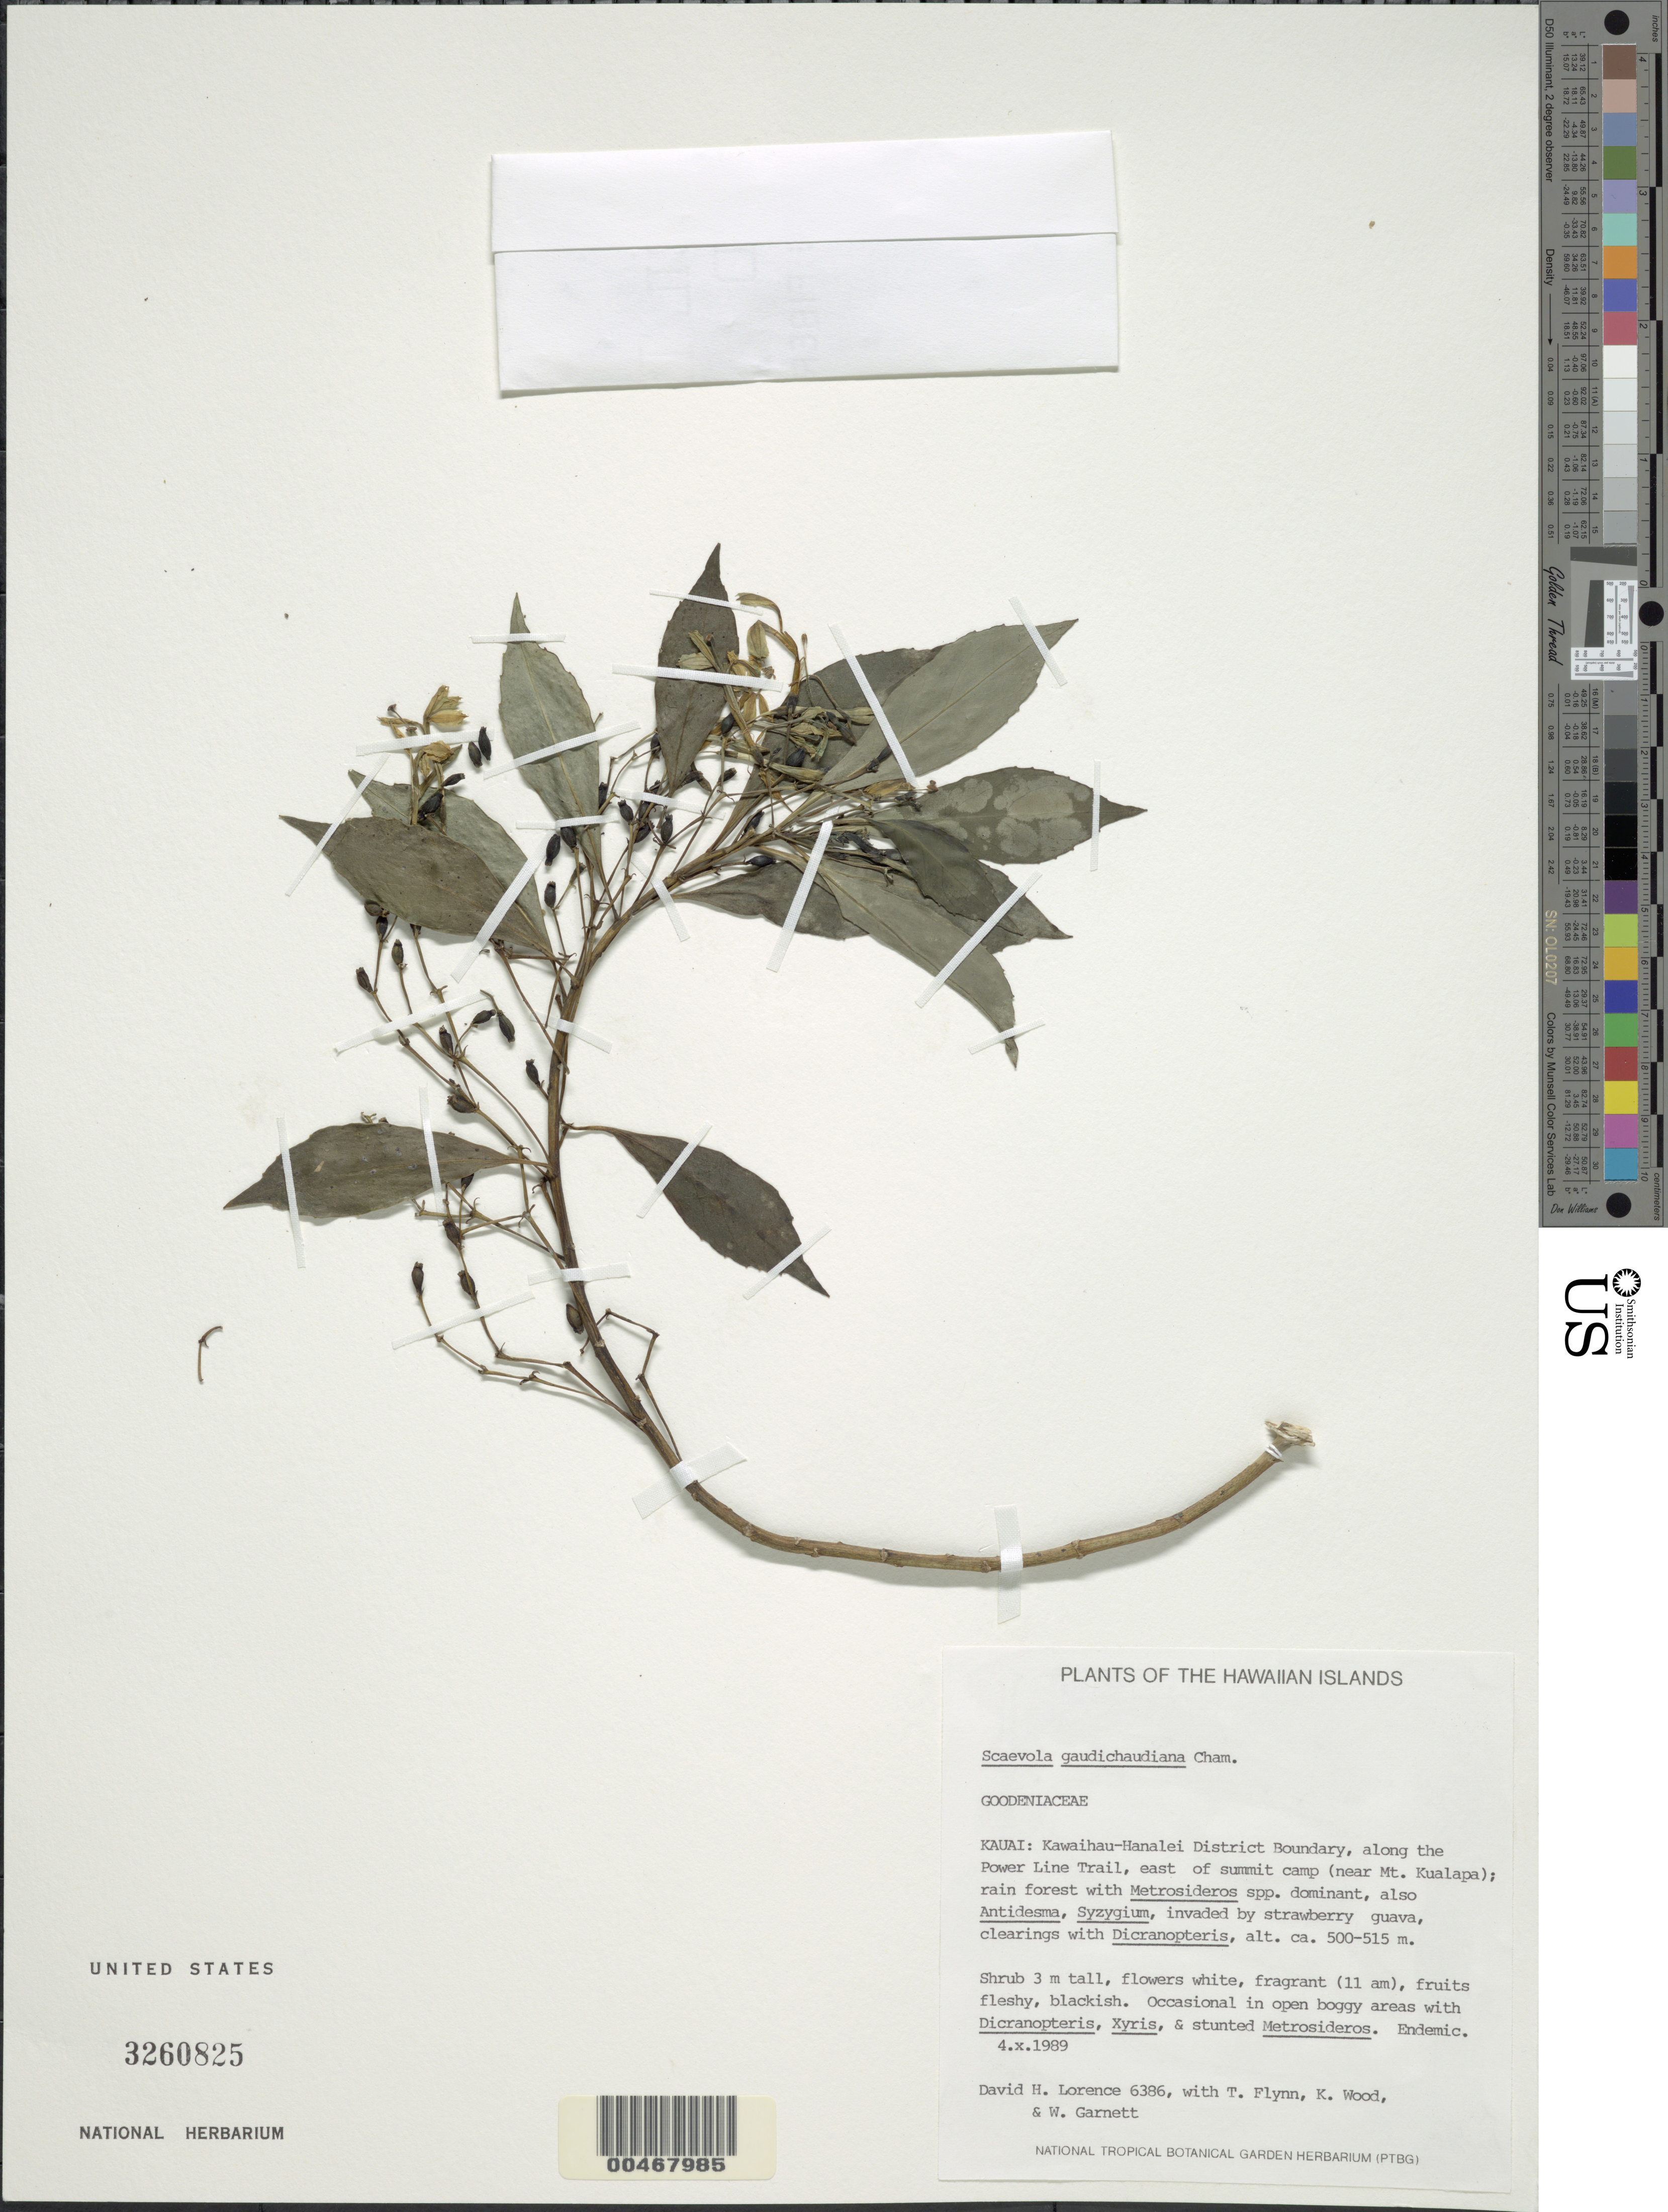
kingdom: Plantae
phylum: Tracheophyta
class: Magnoliopsida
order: Asterales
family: Goodeniaceae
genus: Scaevola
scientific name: Scaevola gaudichaudiana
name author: Cham.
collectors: D. Lorence, T. W. Flynn, K. Wood & W. Garnett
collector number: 6386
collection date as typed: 4 Oct 1989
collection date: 1989-10-04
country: United States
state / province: Hawaii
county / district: Kauai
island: Kaua'i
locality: Kawaihau-Hanalei Dist. Bound., along the Power Line Trail, E of summit camp (near Mt. Kualapa)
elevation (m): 500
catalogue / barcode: US 3260825